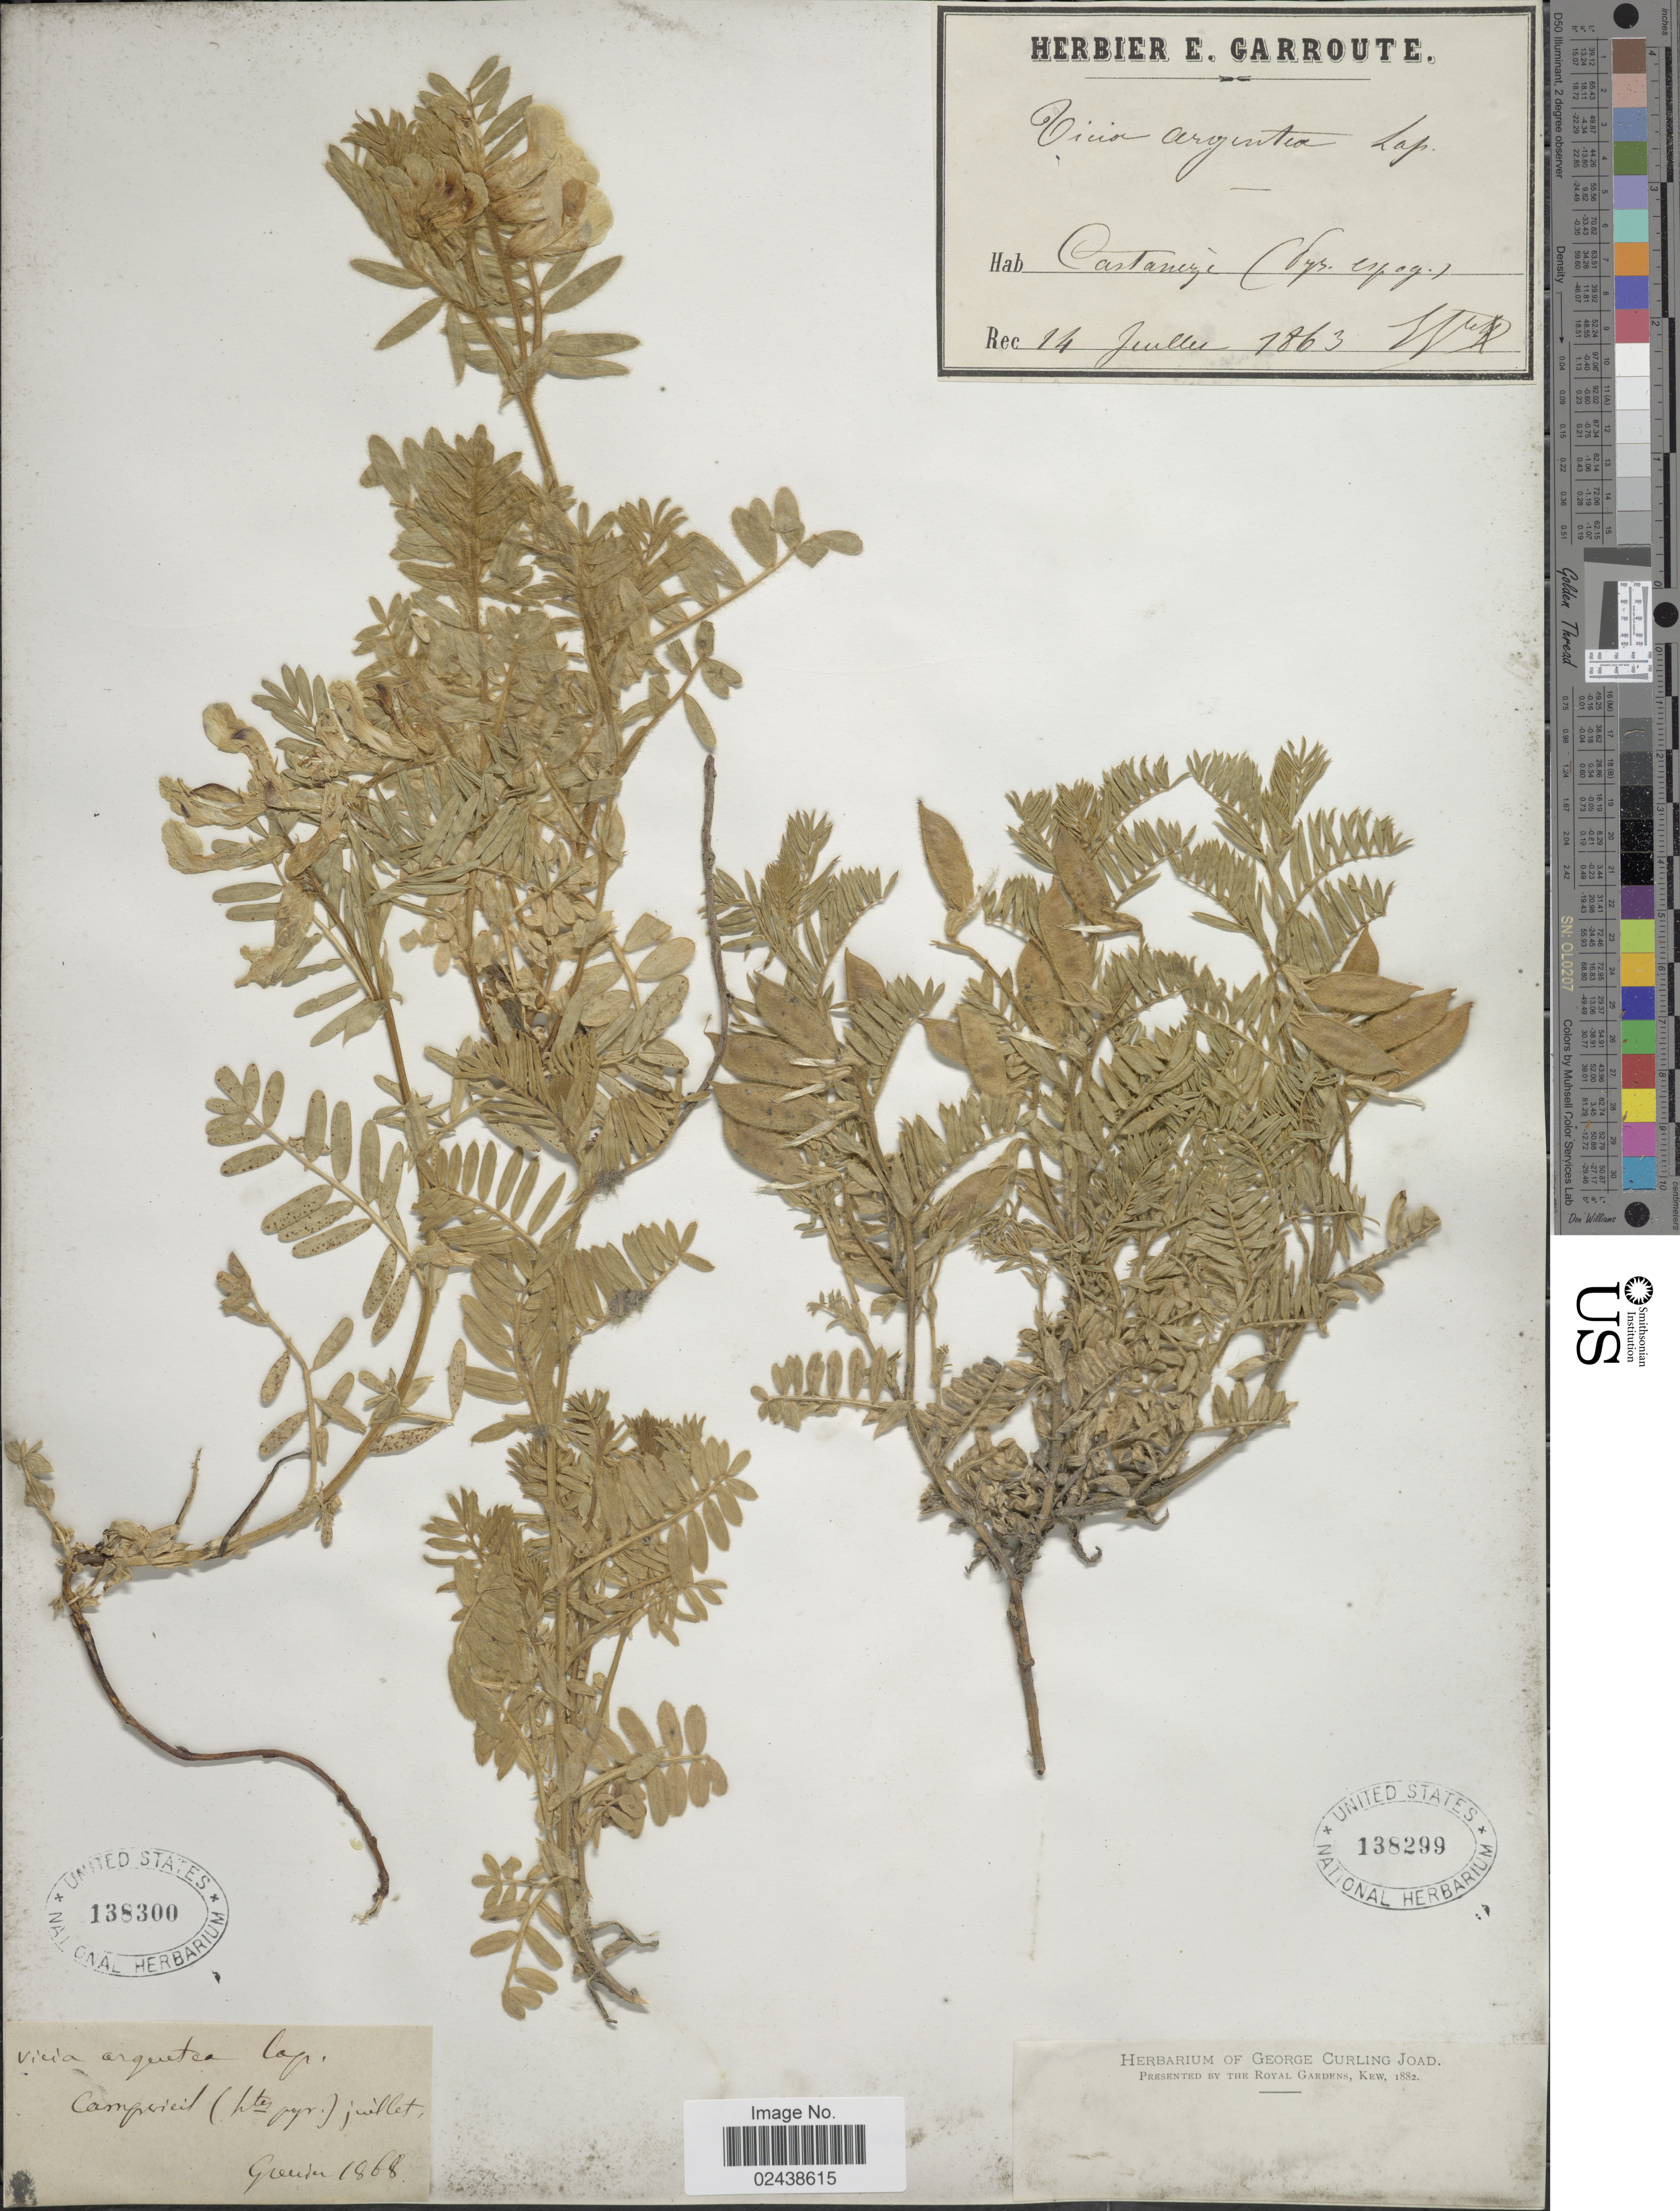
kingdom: Plantae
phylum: Tracheophyta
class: Magnoliopsida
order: Fabales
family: Fabaceae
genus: Vicia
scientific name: Vicia argentea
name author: Lapeyr.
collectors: Grenier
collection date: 1868-07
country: France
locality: Campried [interpreted] (htes pyr.)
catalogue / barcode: US 138300